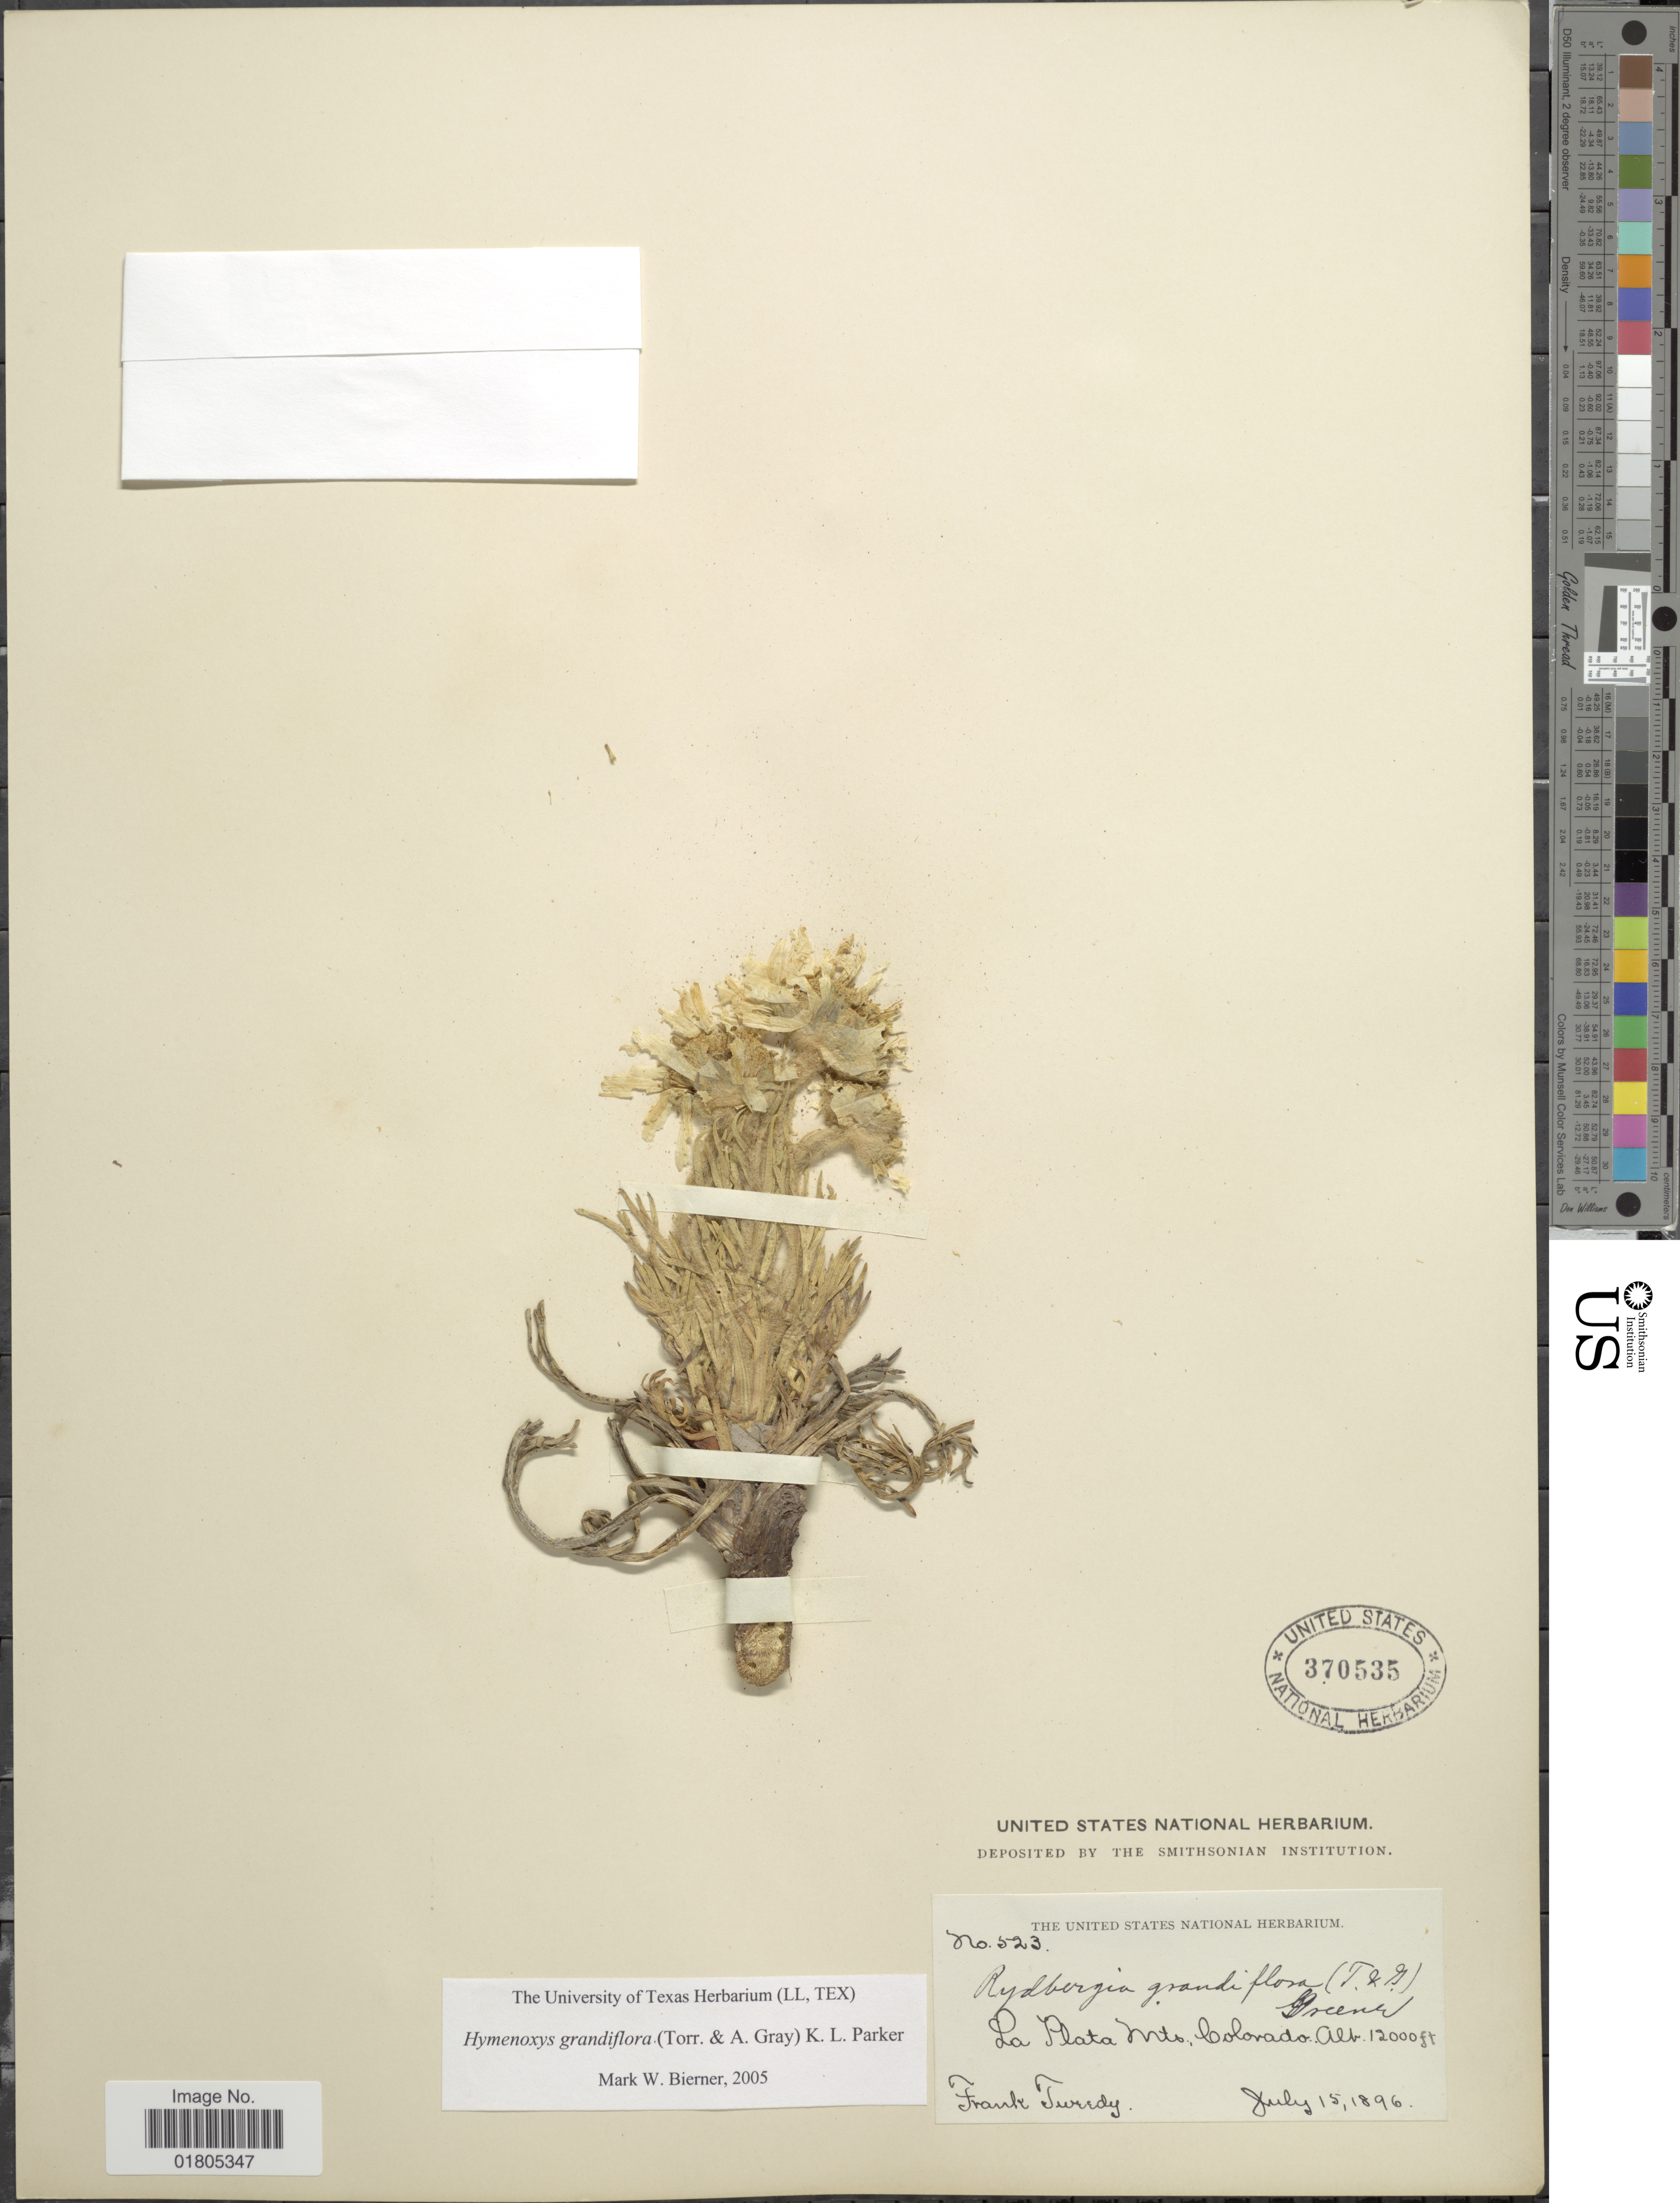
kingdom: Plantae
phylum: Tracheophyta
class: Magnoliopsida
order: Asterales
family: Asteraceae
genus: Actinea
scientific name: Actinea grandiflora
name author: (Torr. & A. Gray) Kuntze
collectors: F. Tweedy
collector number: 523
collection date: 1896-07-15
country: United States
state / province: Colorado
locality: La Plata Mts., Colorado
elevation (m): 3658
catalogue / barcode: US 370535